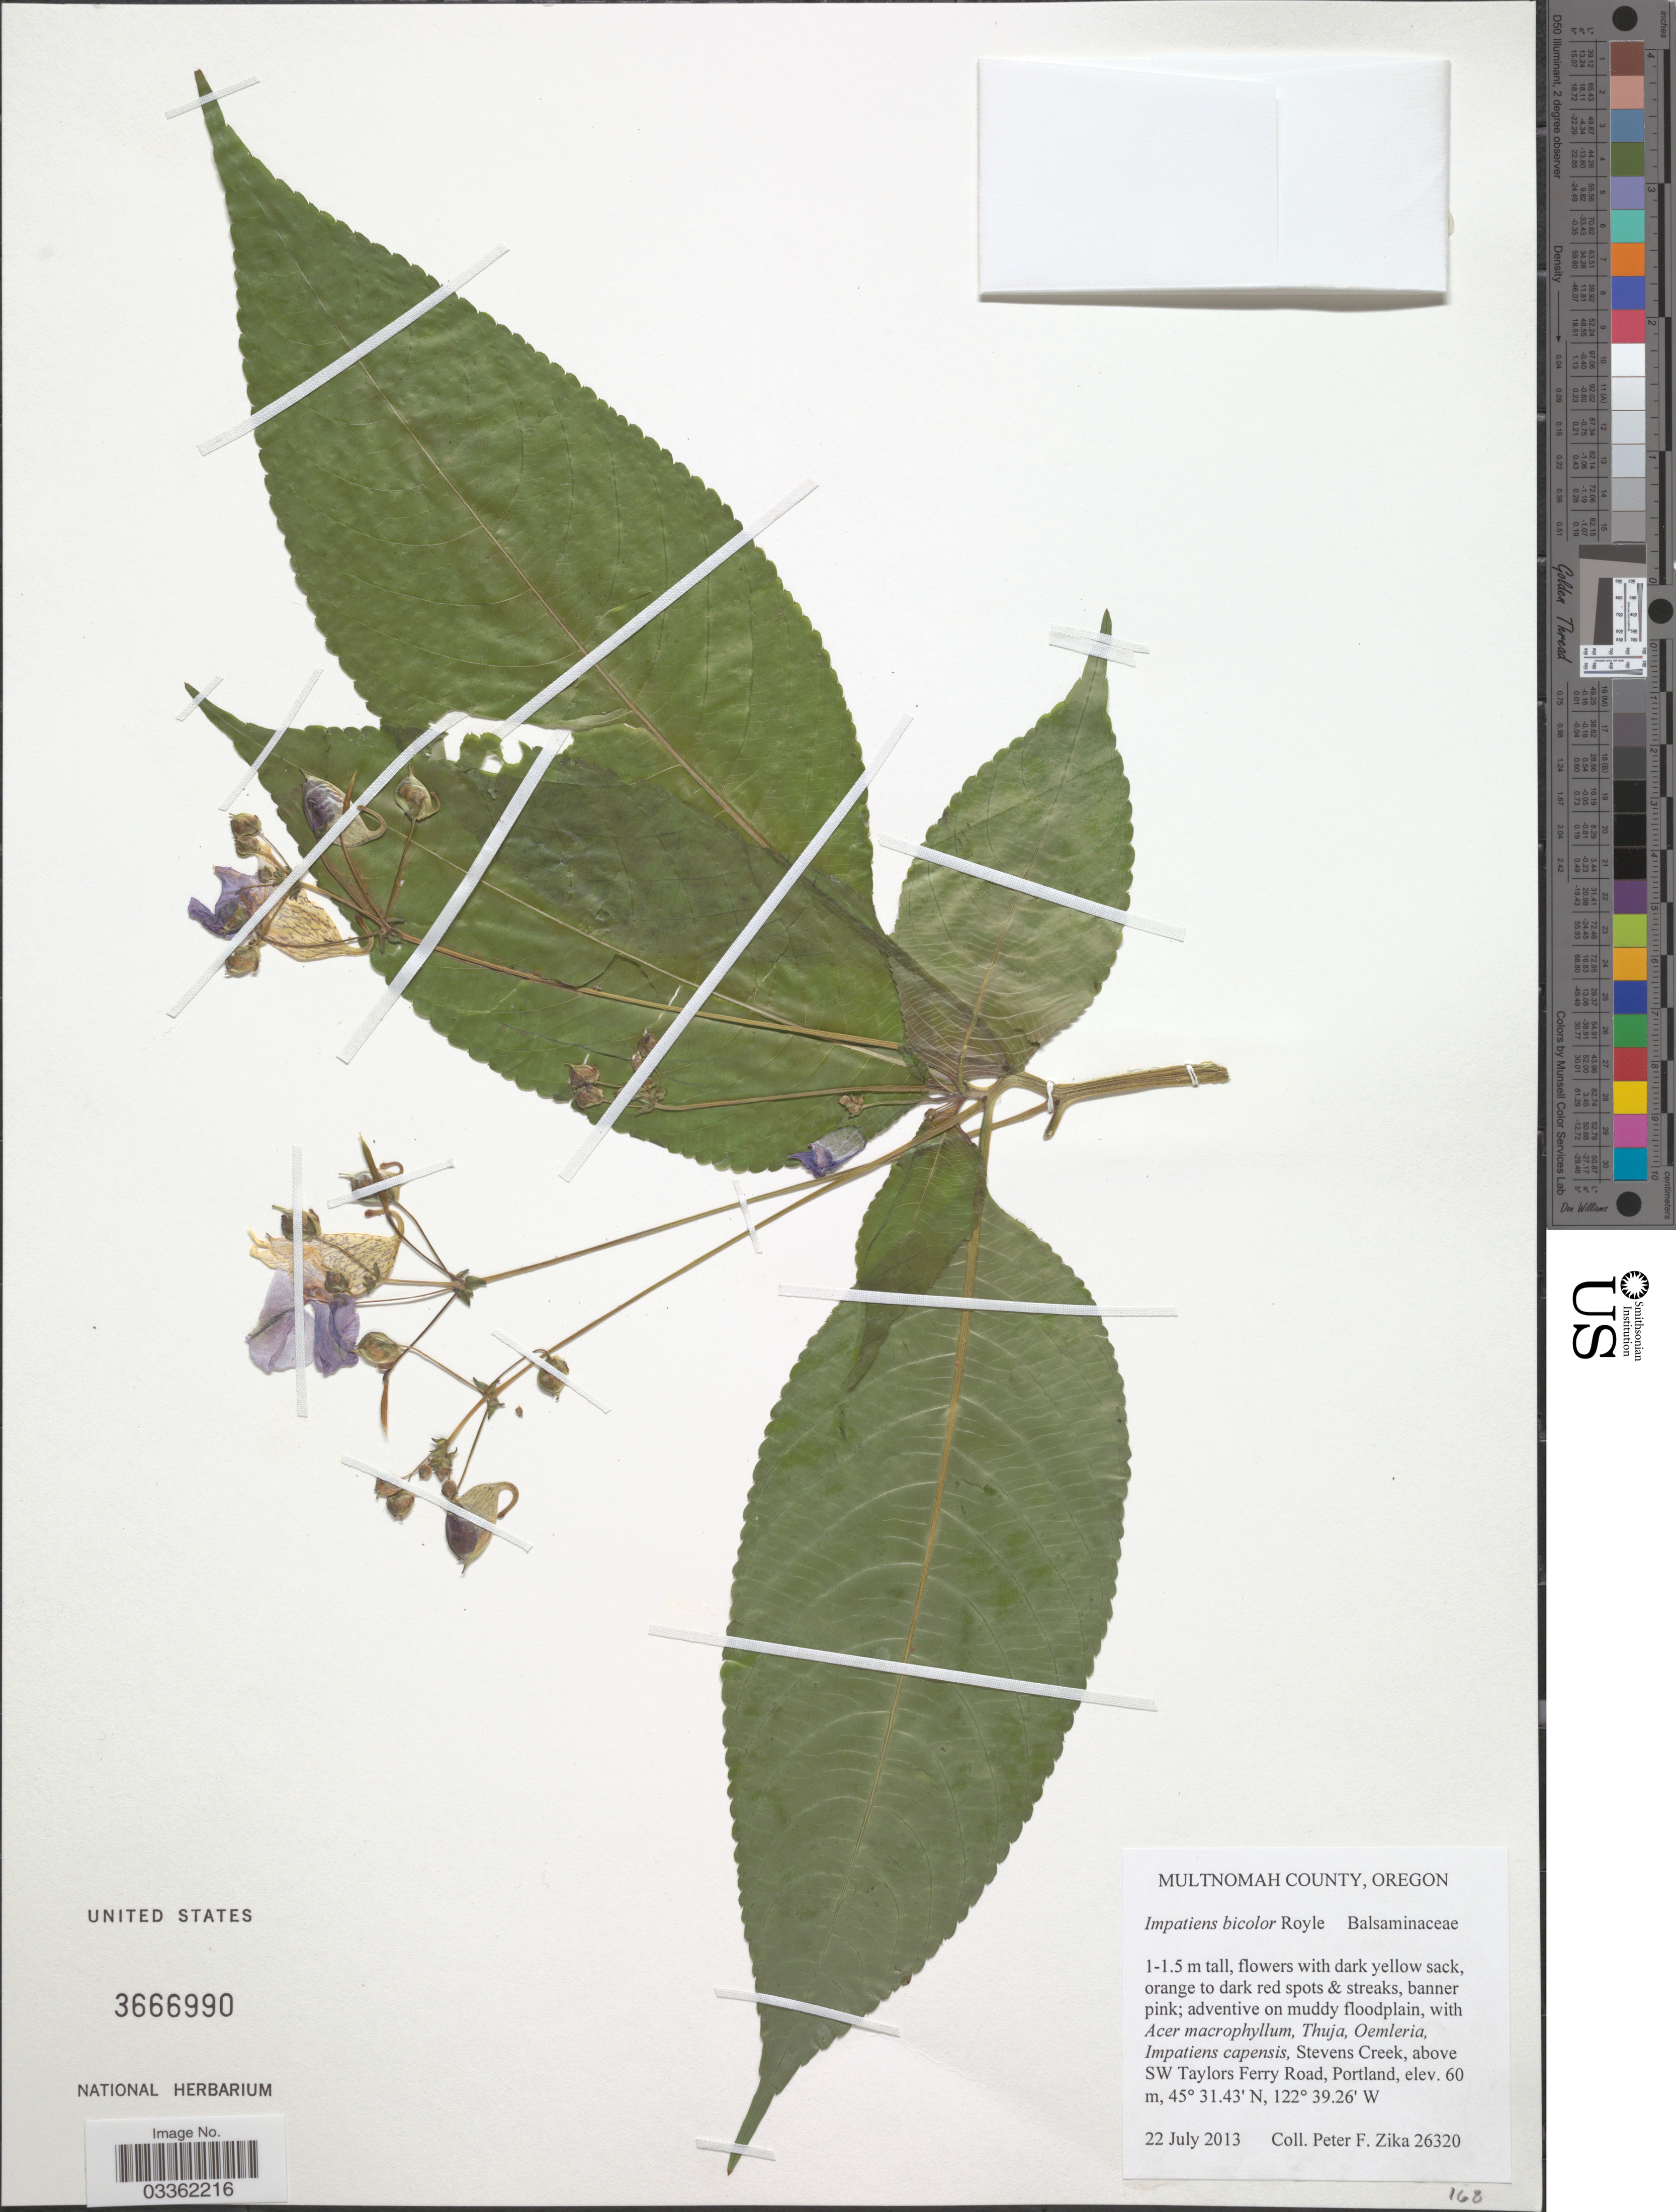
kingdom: Plantae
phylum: Tracheophyta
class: Magnoliopsida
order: Ericales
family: Balsaminaceae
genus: Impatiens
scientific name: Impatiens bicolor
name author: Royle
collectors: P. F. Zika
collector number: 26320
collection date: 2013-07-22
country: United States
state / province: Oregon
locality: Multnomah County, Stevens Creek, above SW Taylors Ferry Road, Portland.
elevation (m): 60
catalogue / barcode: US 3666990